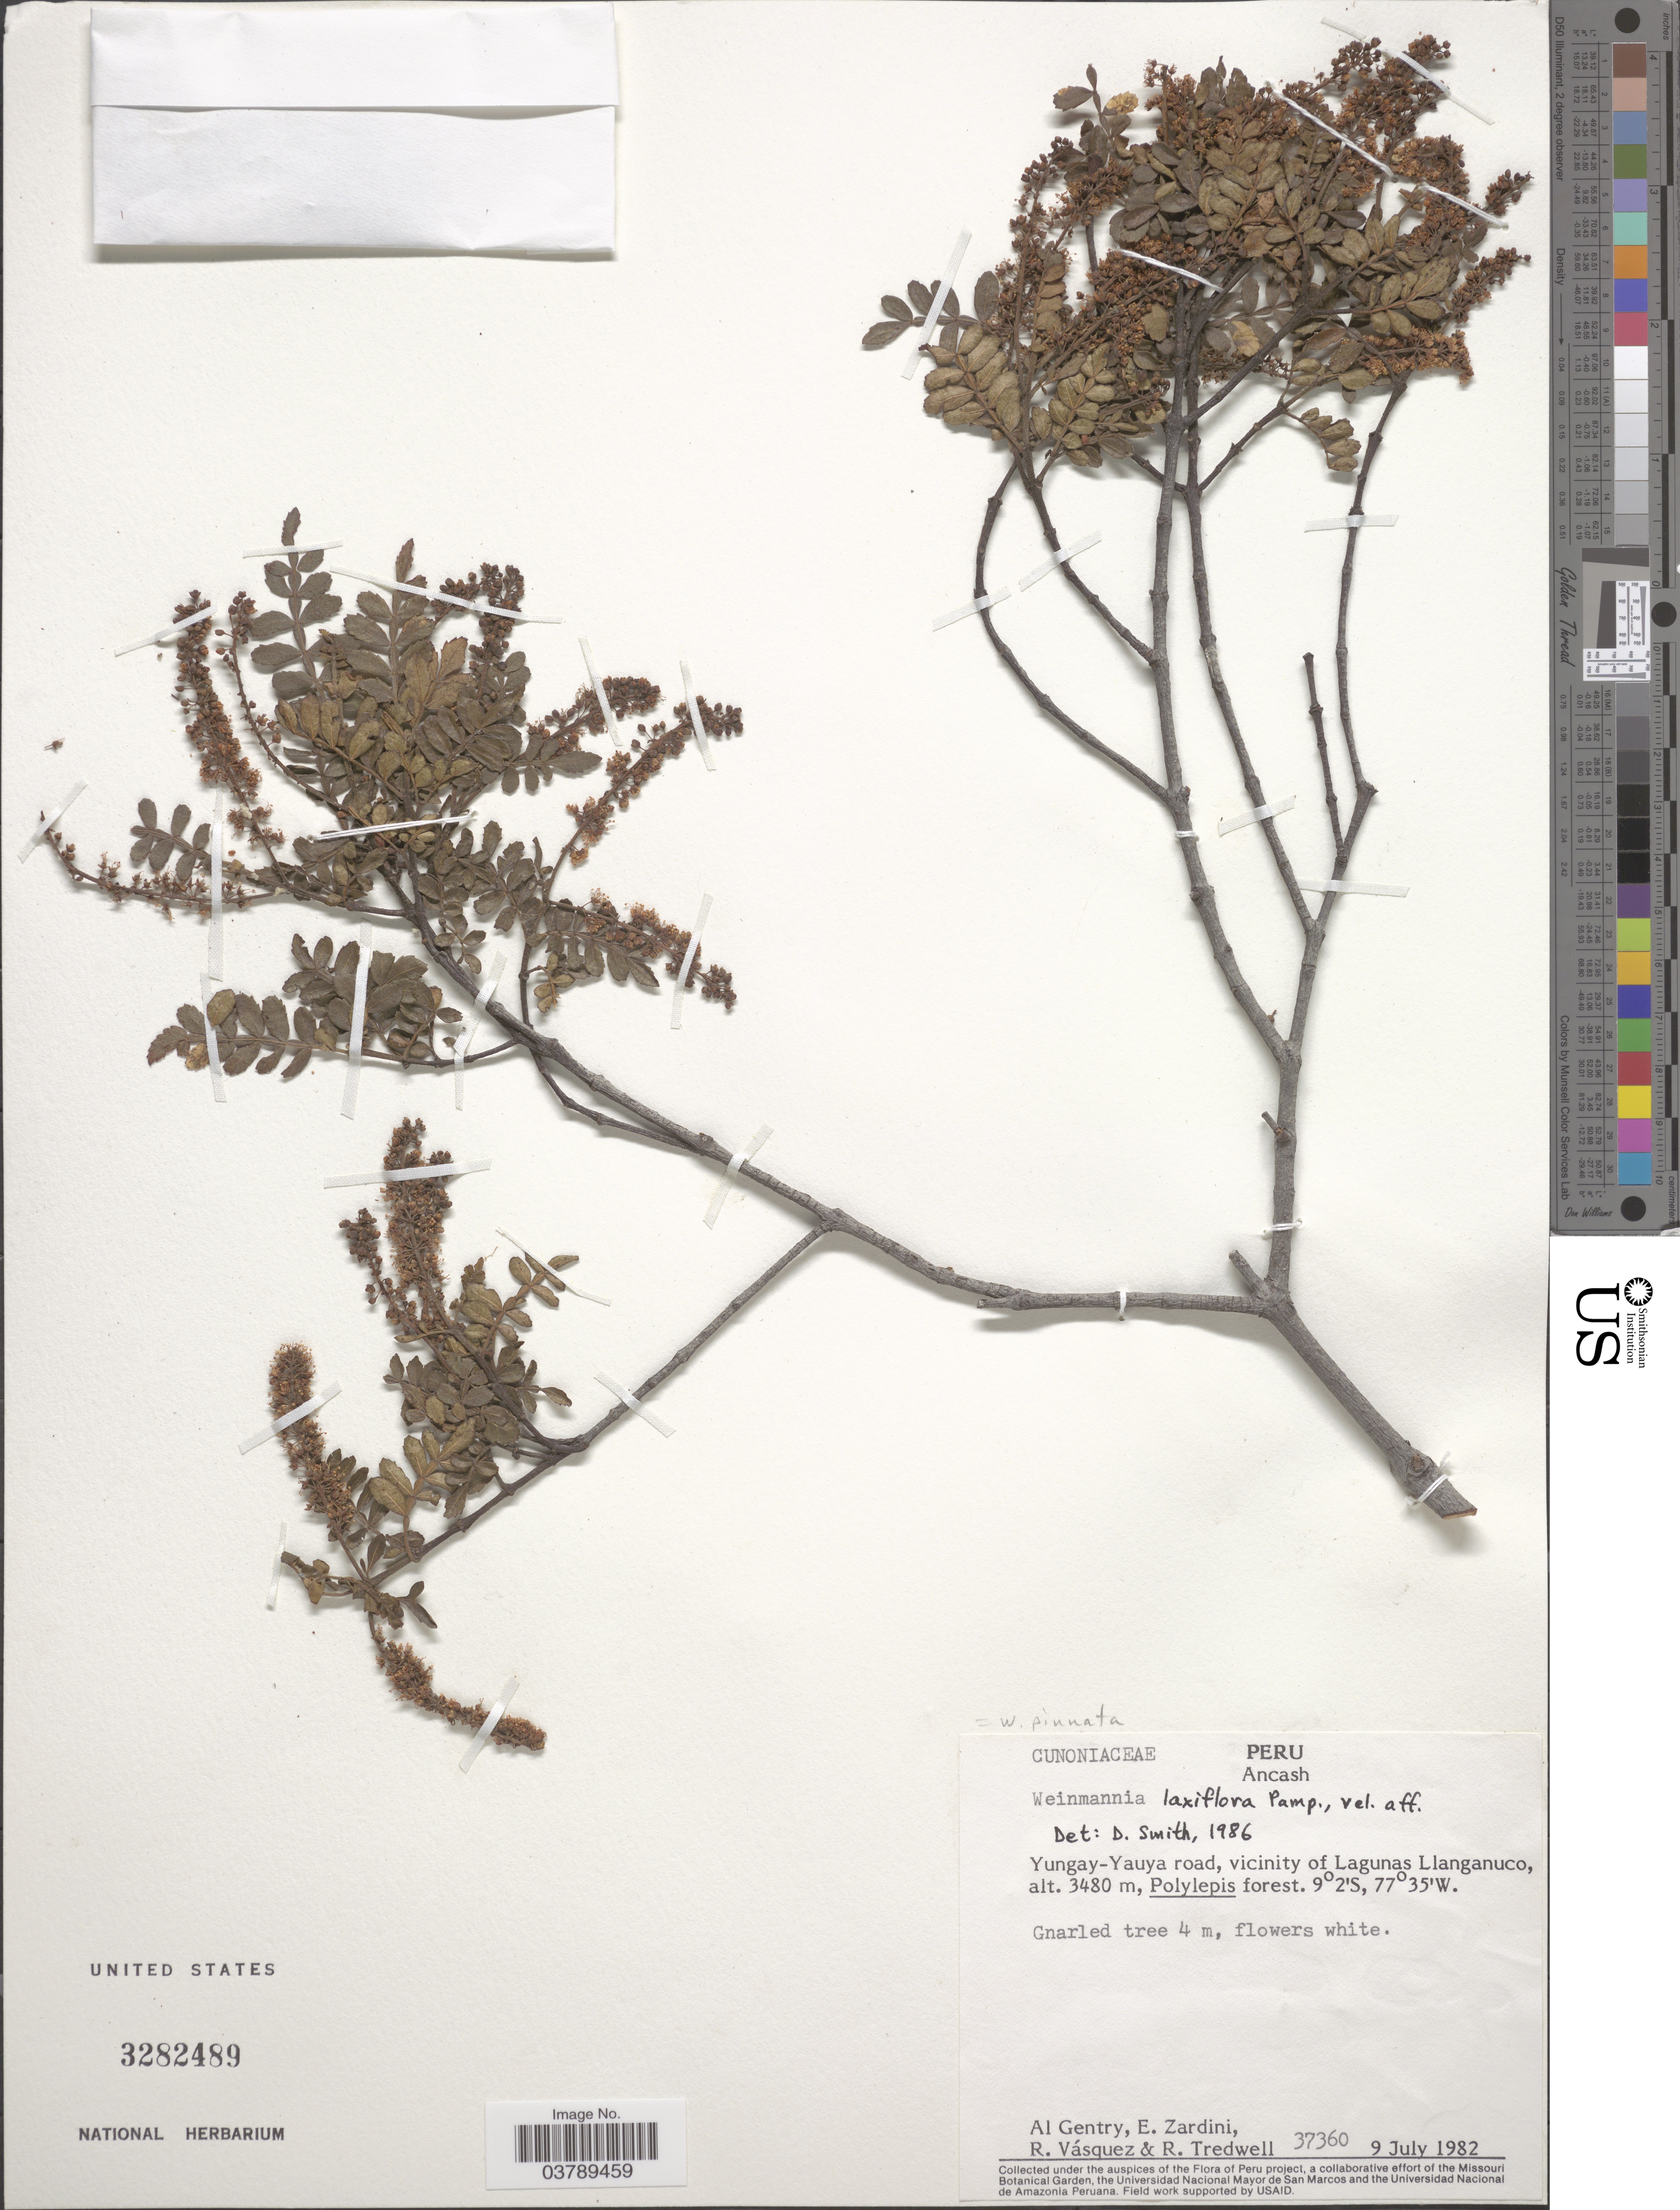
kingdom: Plantae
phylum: Tracheophyta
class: Magnoliopsida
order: Oxalidales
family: Cunoniaceae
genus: Weinmannia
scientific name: Weinmannia pinnata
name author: L.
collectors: A. H. Gentry, E. Zardini, R. Vásquez & R. Tredwell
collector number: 37360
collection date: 1982-07-09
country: Peru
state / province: Ancash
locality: Yungay-Yauya road, vicinity of Lagunas Llanganuco.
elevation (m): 3480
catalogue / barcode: US 3282489